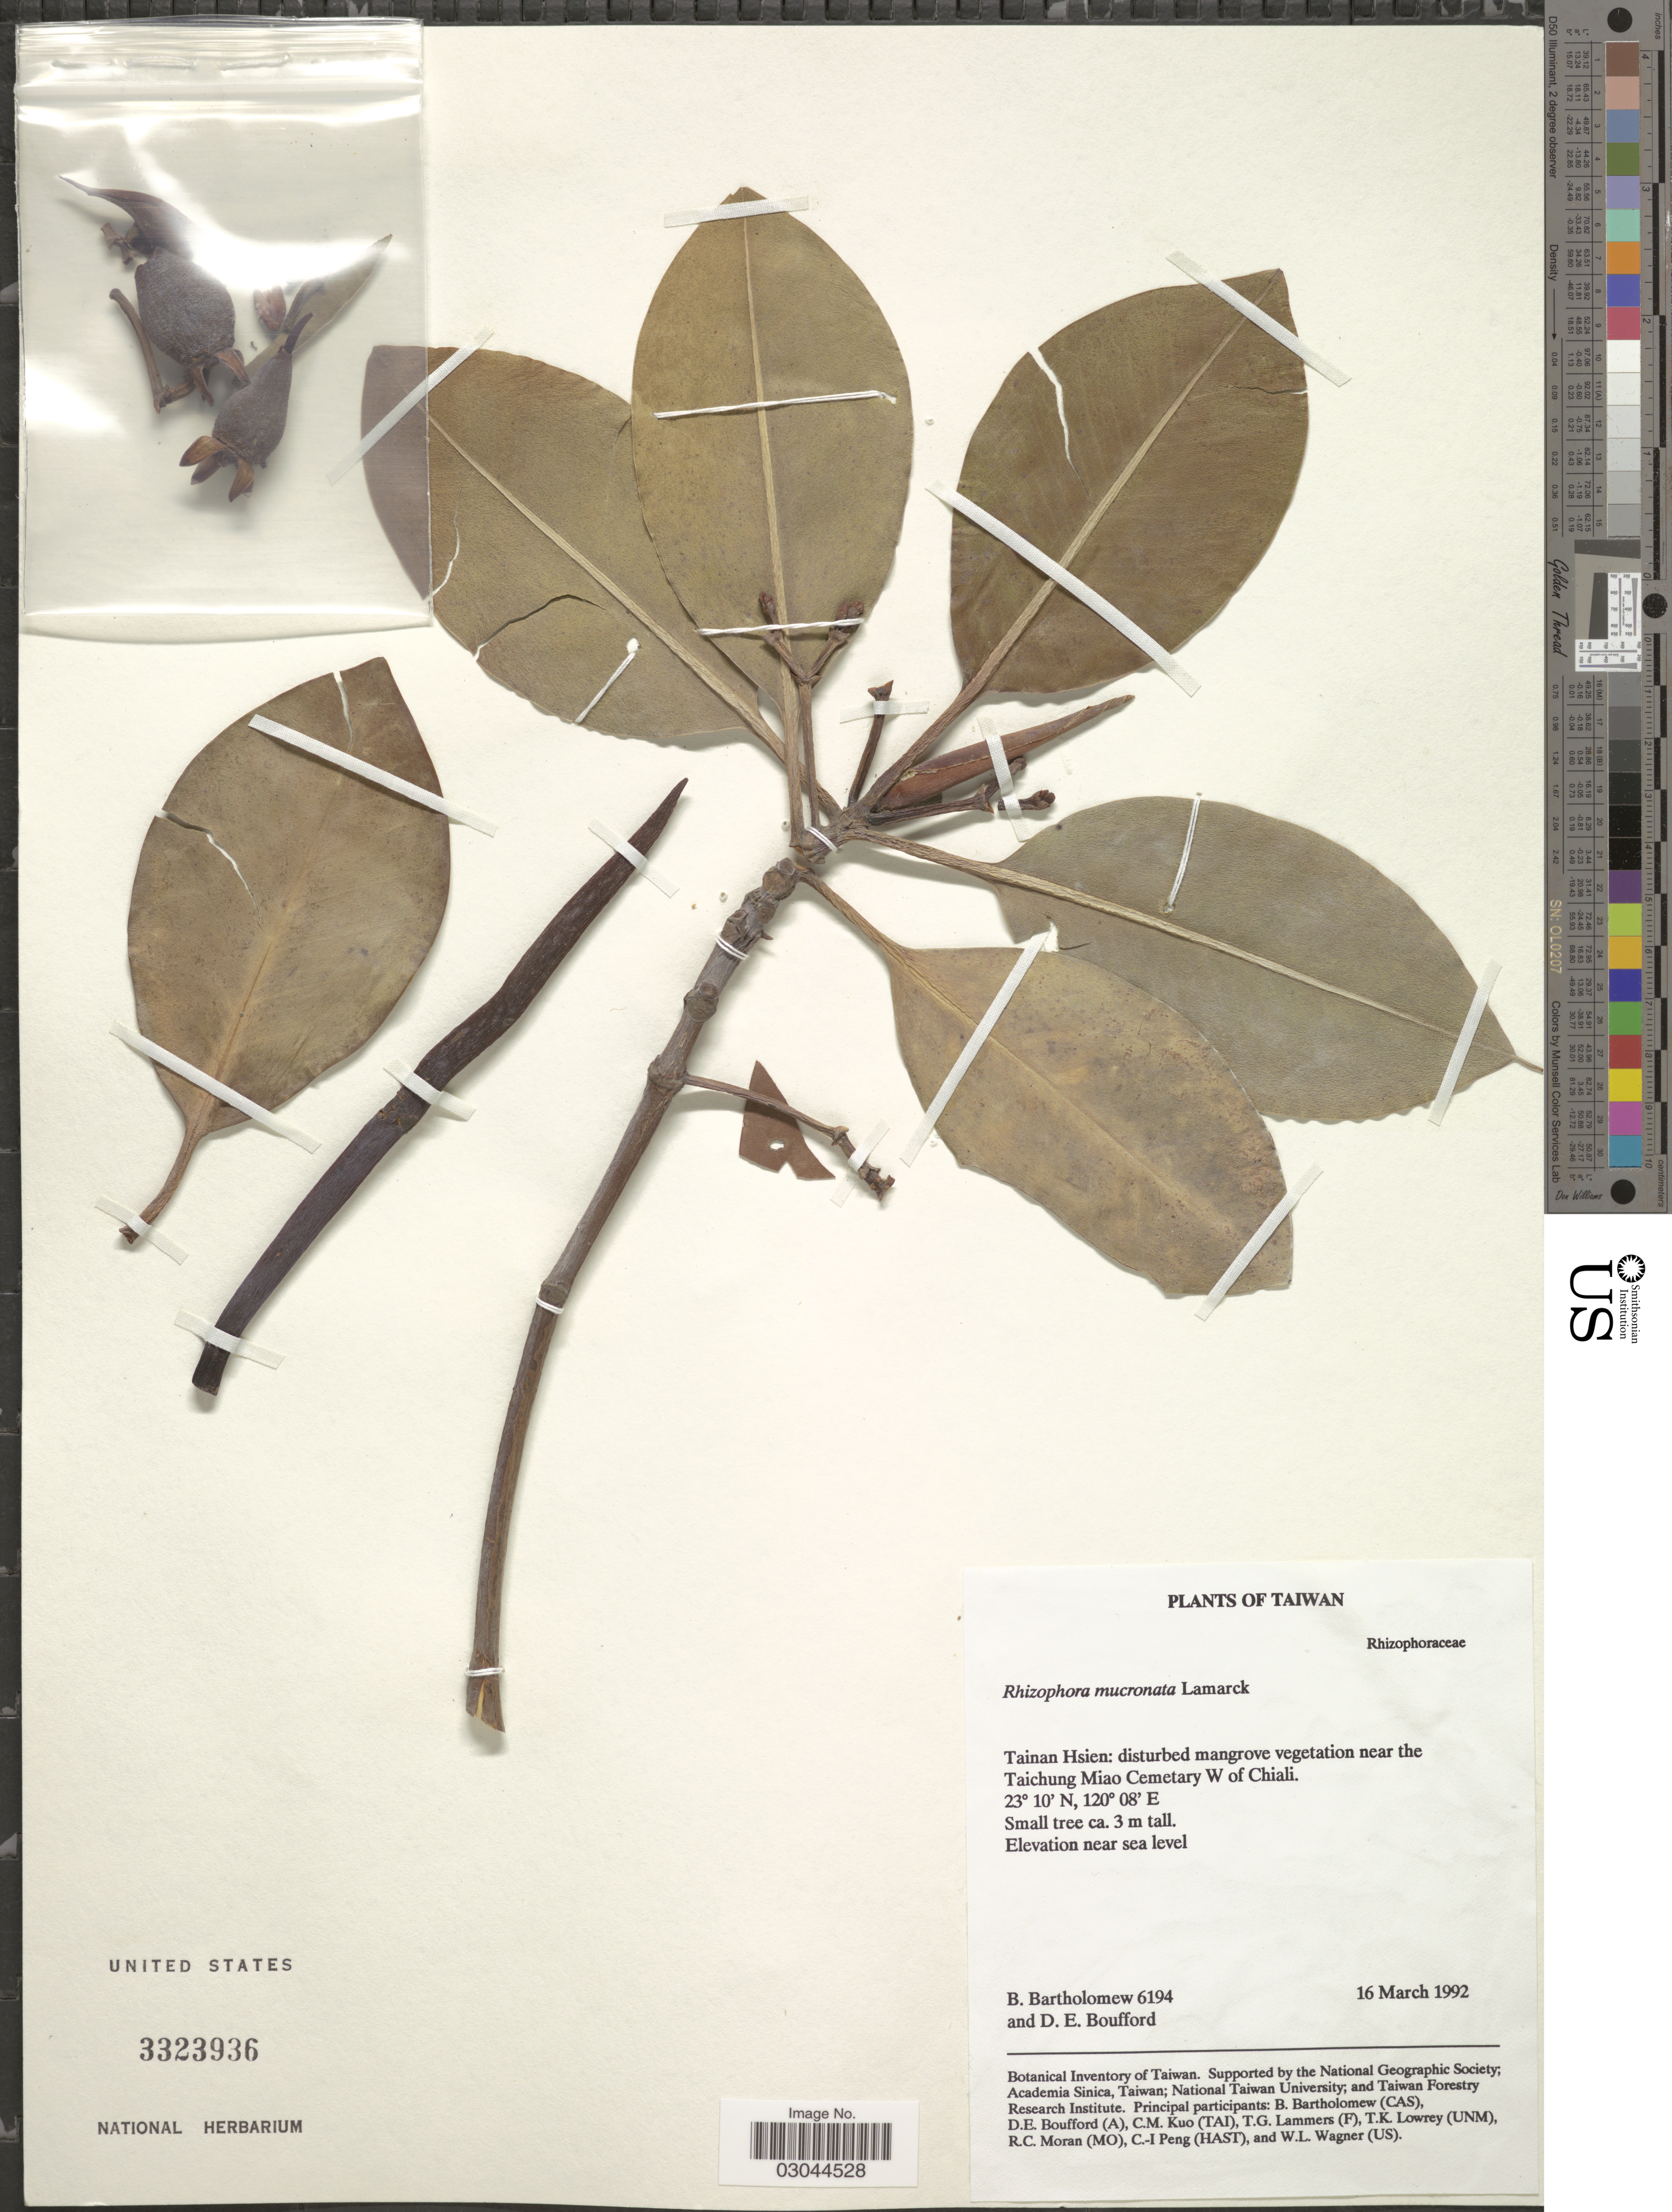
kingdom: Plantae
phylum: Tracheophyta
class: Magnoliopsida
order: Malpighiales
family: Rhizophoraceae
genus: Rhizophora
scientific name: Rhizophora mucronata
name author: Lam.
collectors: B. Bartholomew & D. E. Boufford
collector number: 6194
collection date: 1992-03-16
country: Taiwan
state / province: Tainan City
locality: Tainan Hsien: disturbed mangrove vegetation near the Taichung Miao Cemetary W of Chiali.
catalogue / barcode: US 3323936